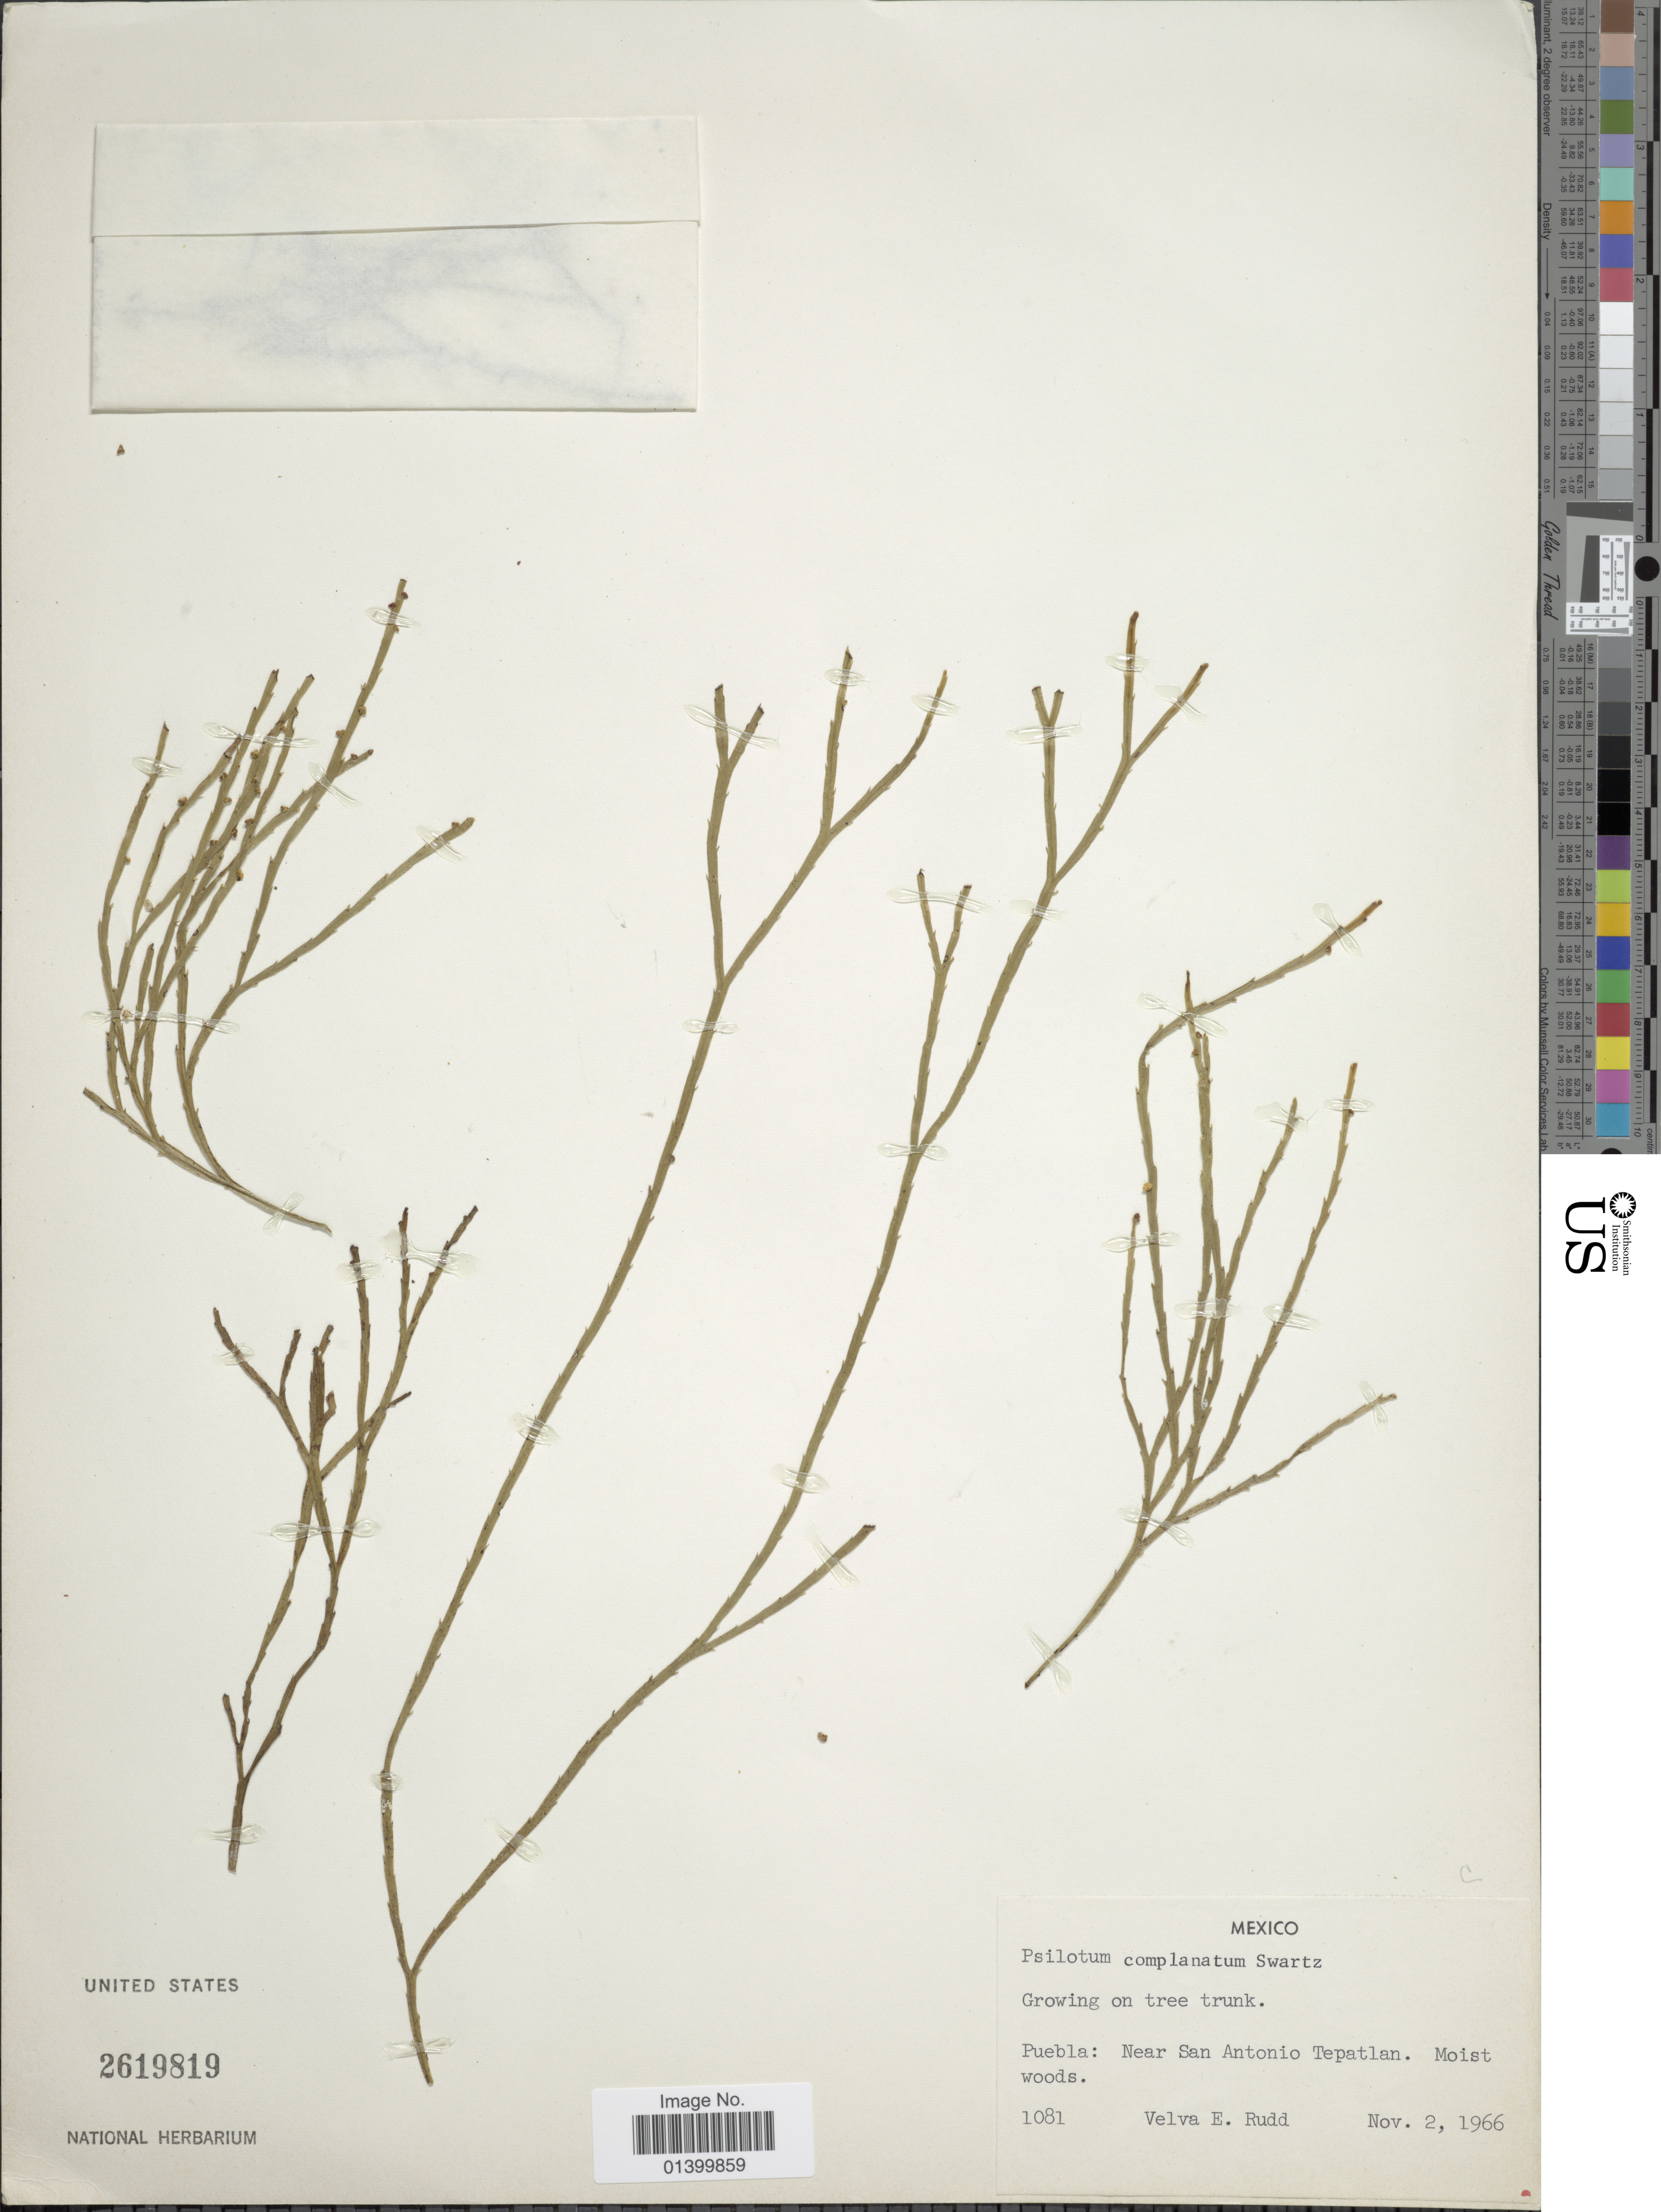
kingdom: Plantae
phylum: Tracheophyta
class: Polypodiopsida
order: Psilotales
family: Psilotaceae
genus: Psilotum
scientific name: Psilotum complanatum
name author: Sw.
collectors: V. E. Rudd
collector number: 1081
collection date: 1966-11-02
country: Mexico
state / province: Puebla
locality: Puebla: Near San Antonio Tepatlan.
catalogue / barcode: US 2619819